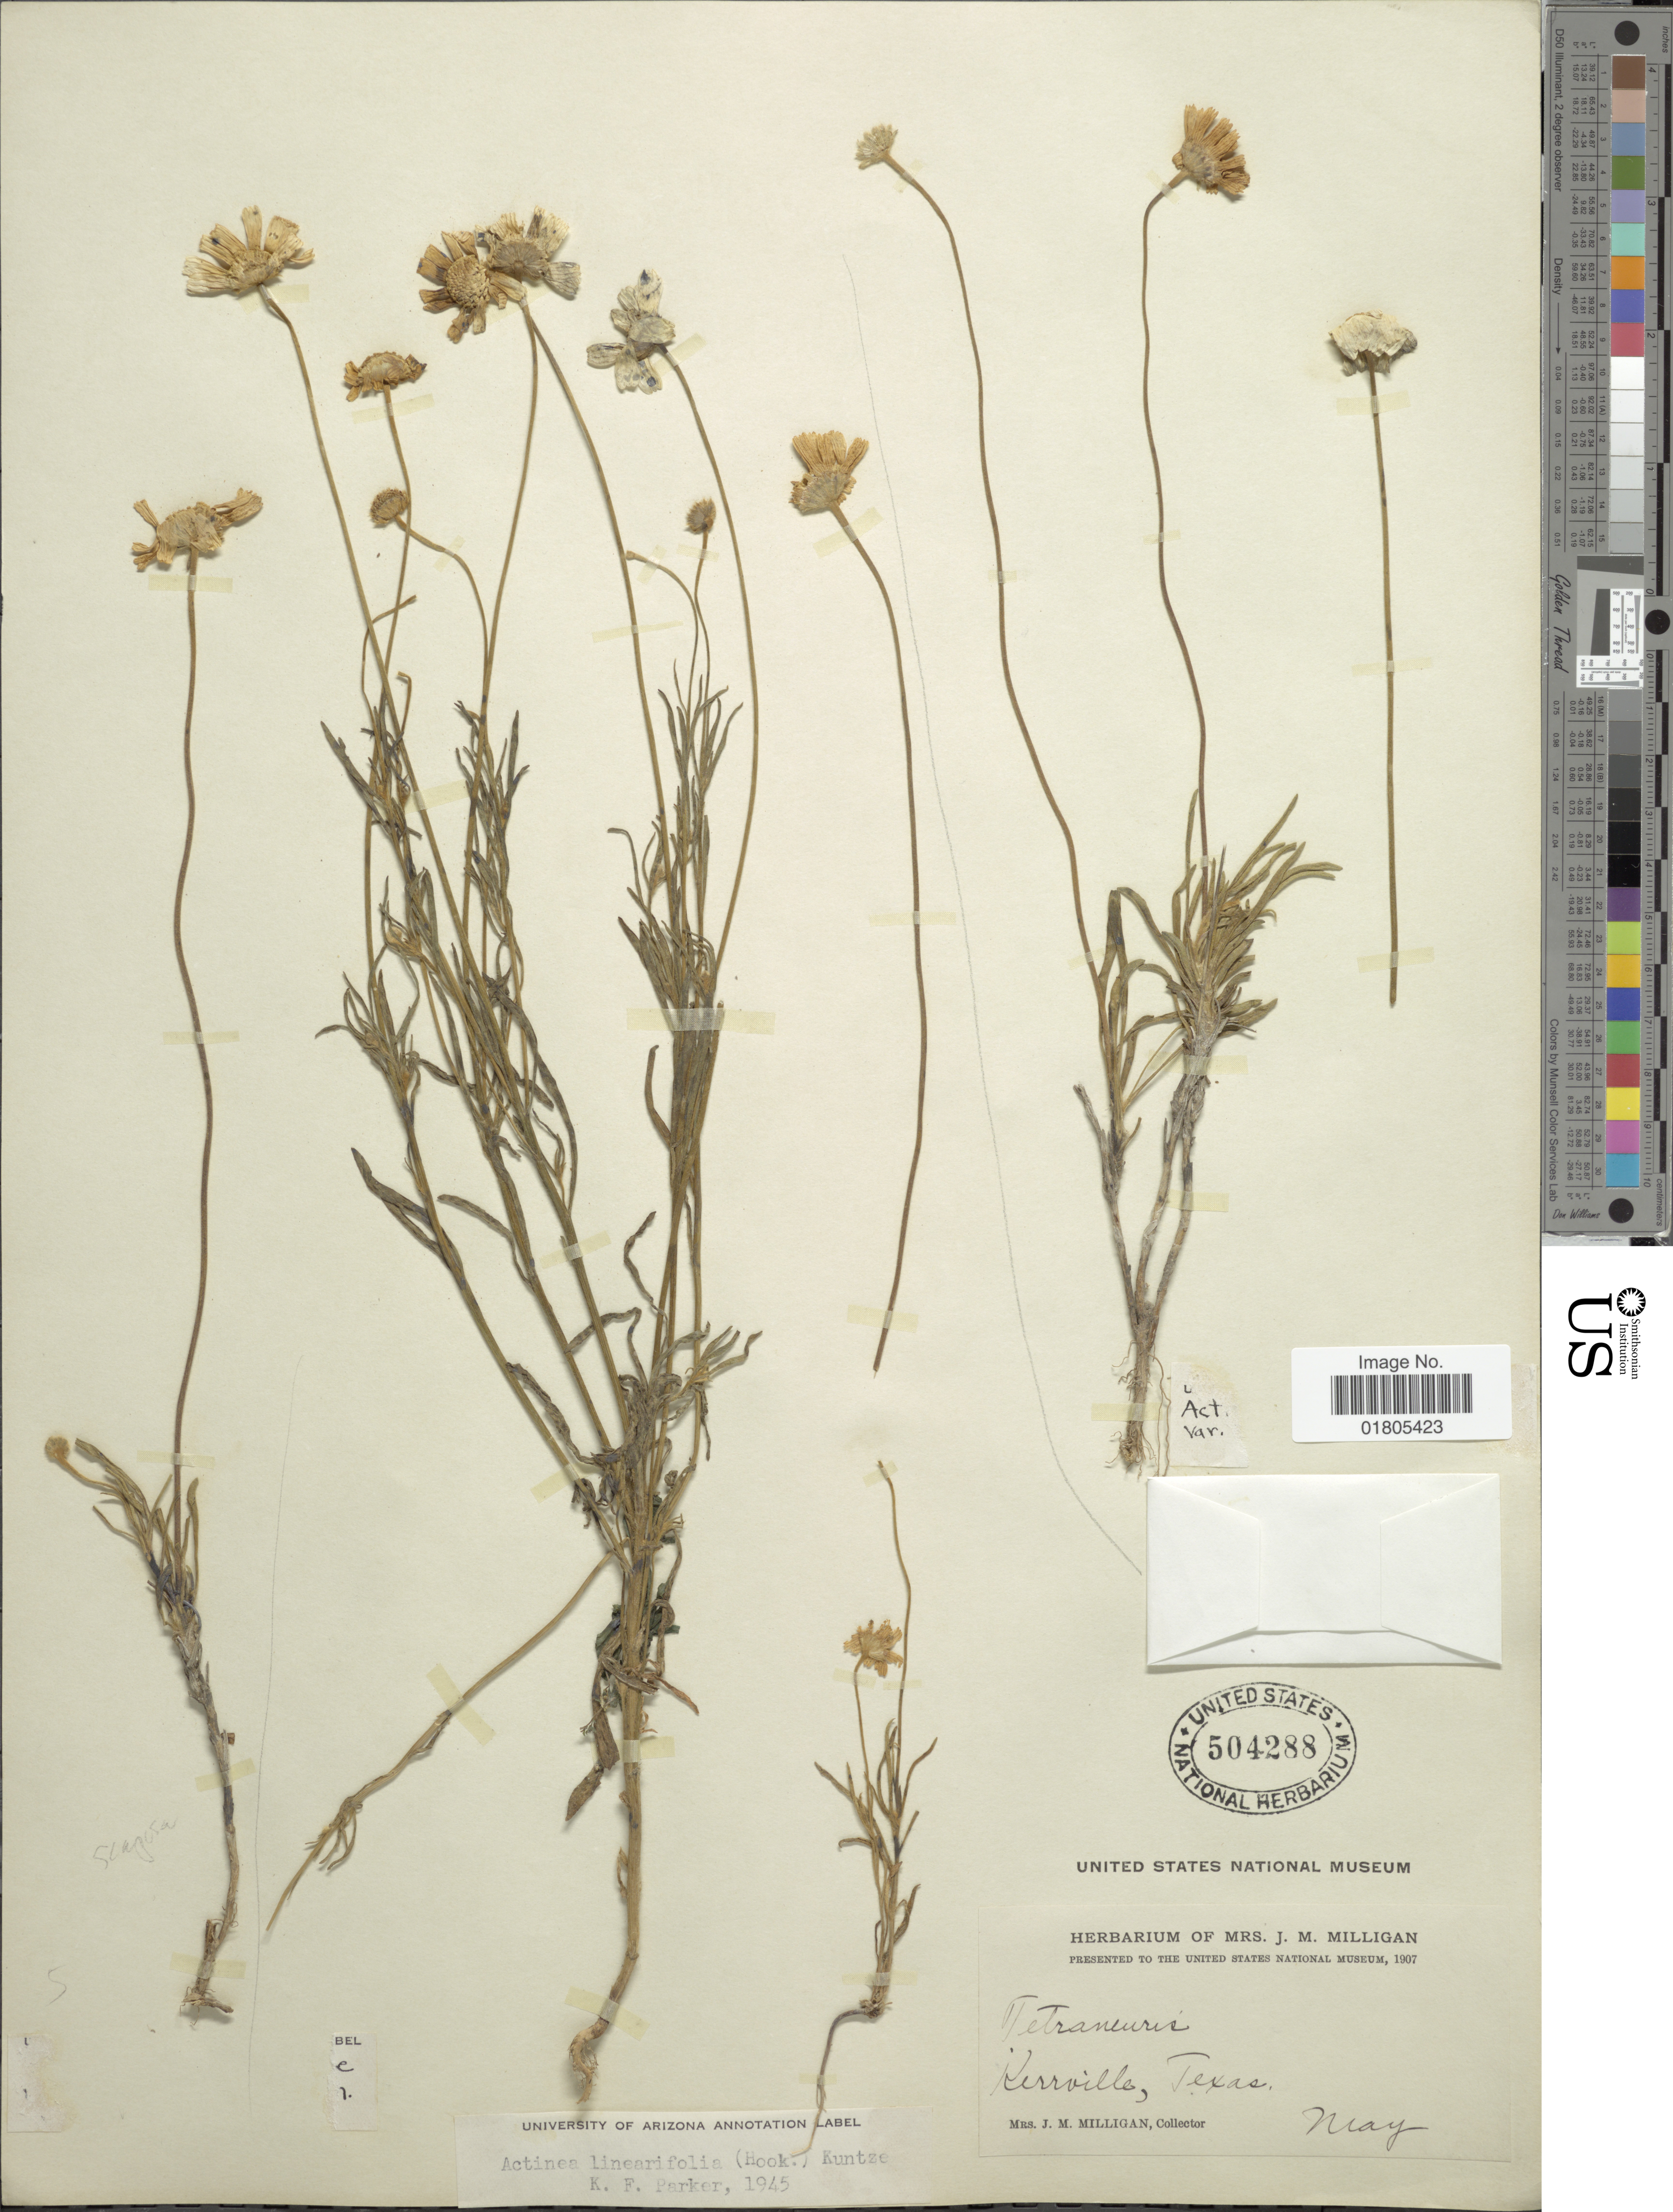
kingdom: Plantae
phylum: Tracheophyta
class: Magnoliopsida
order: Asterales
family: Asteraceae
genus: Actinea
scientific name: Actinea linearifolia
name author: (Hook.) Kuntze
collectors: J. M. Milligan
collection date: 1907-05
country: United States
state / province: Texas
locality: Kerrville, Texas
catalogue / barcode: US 504288